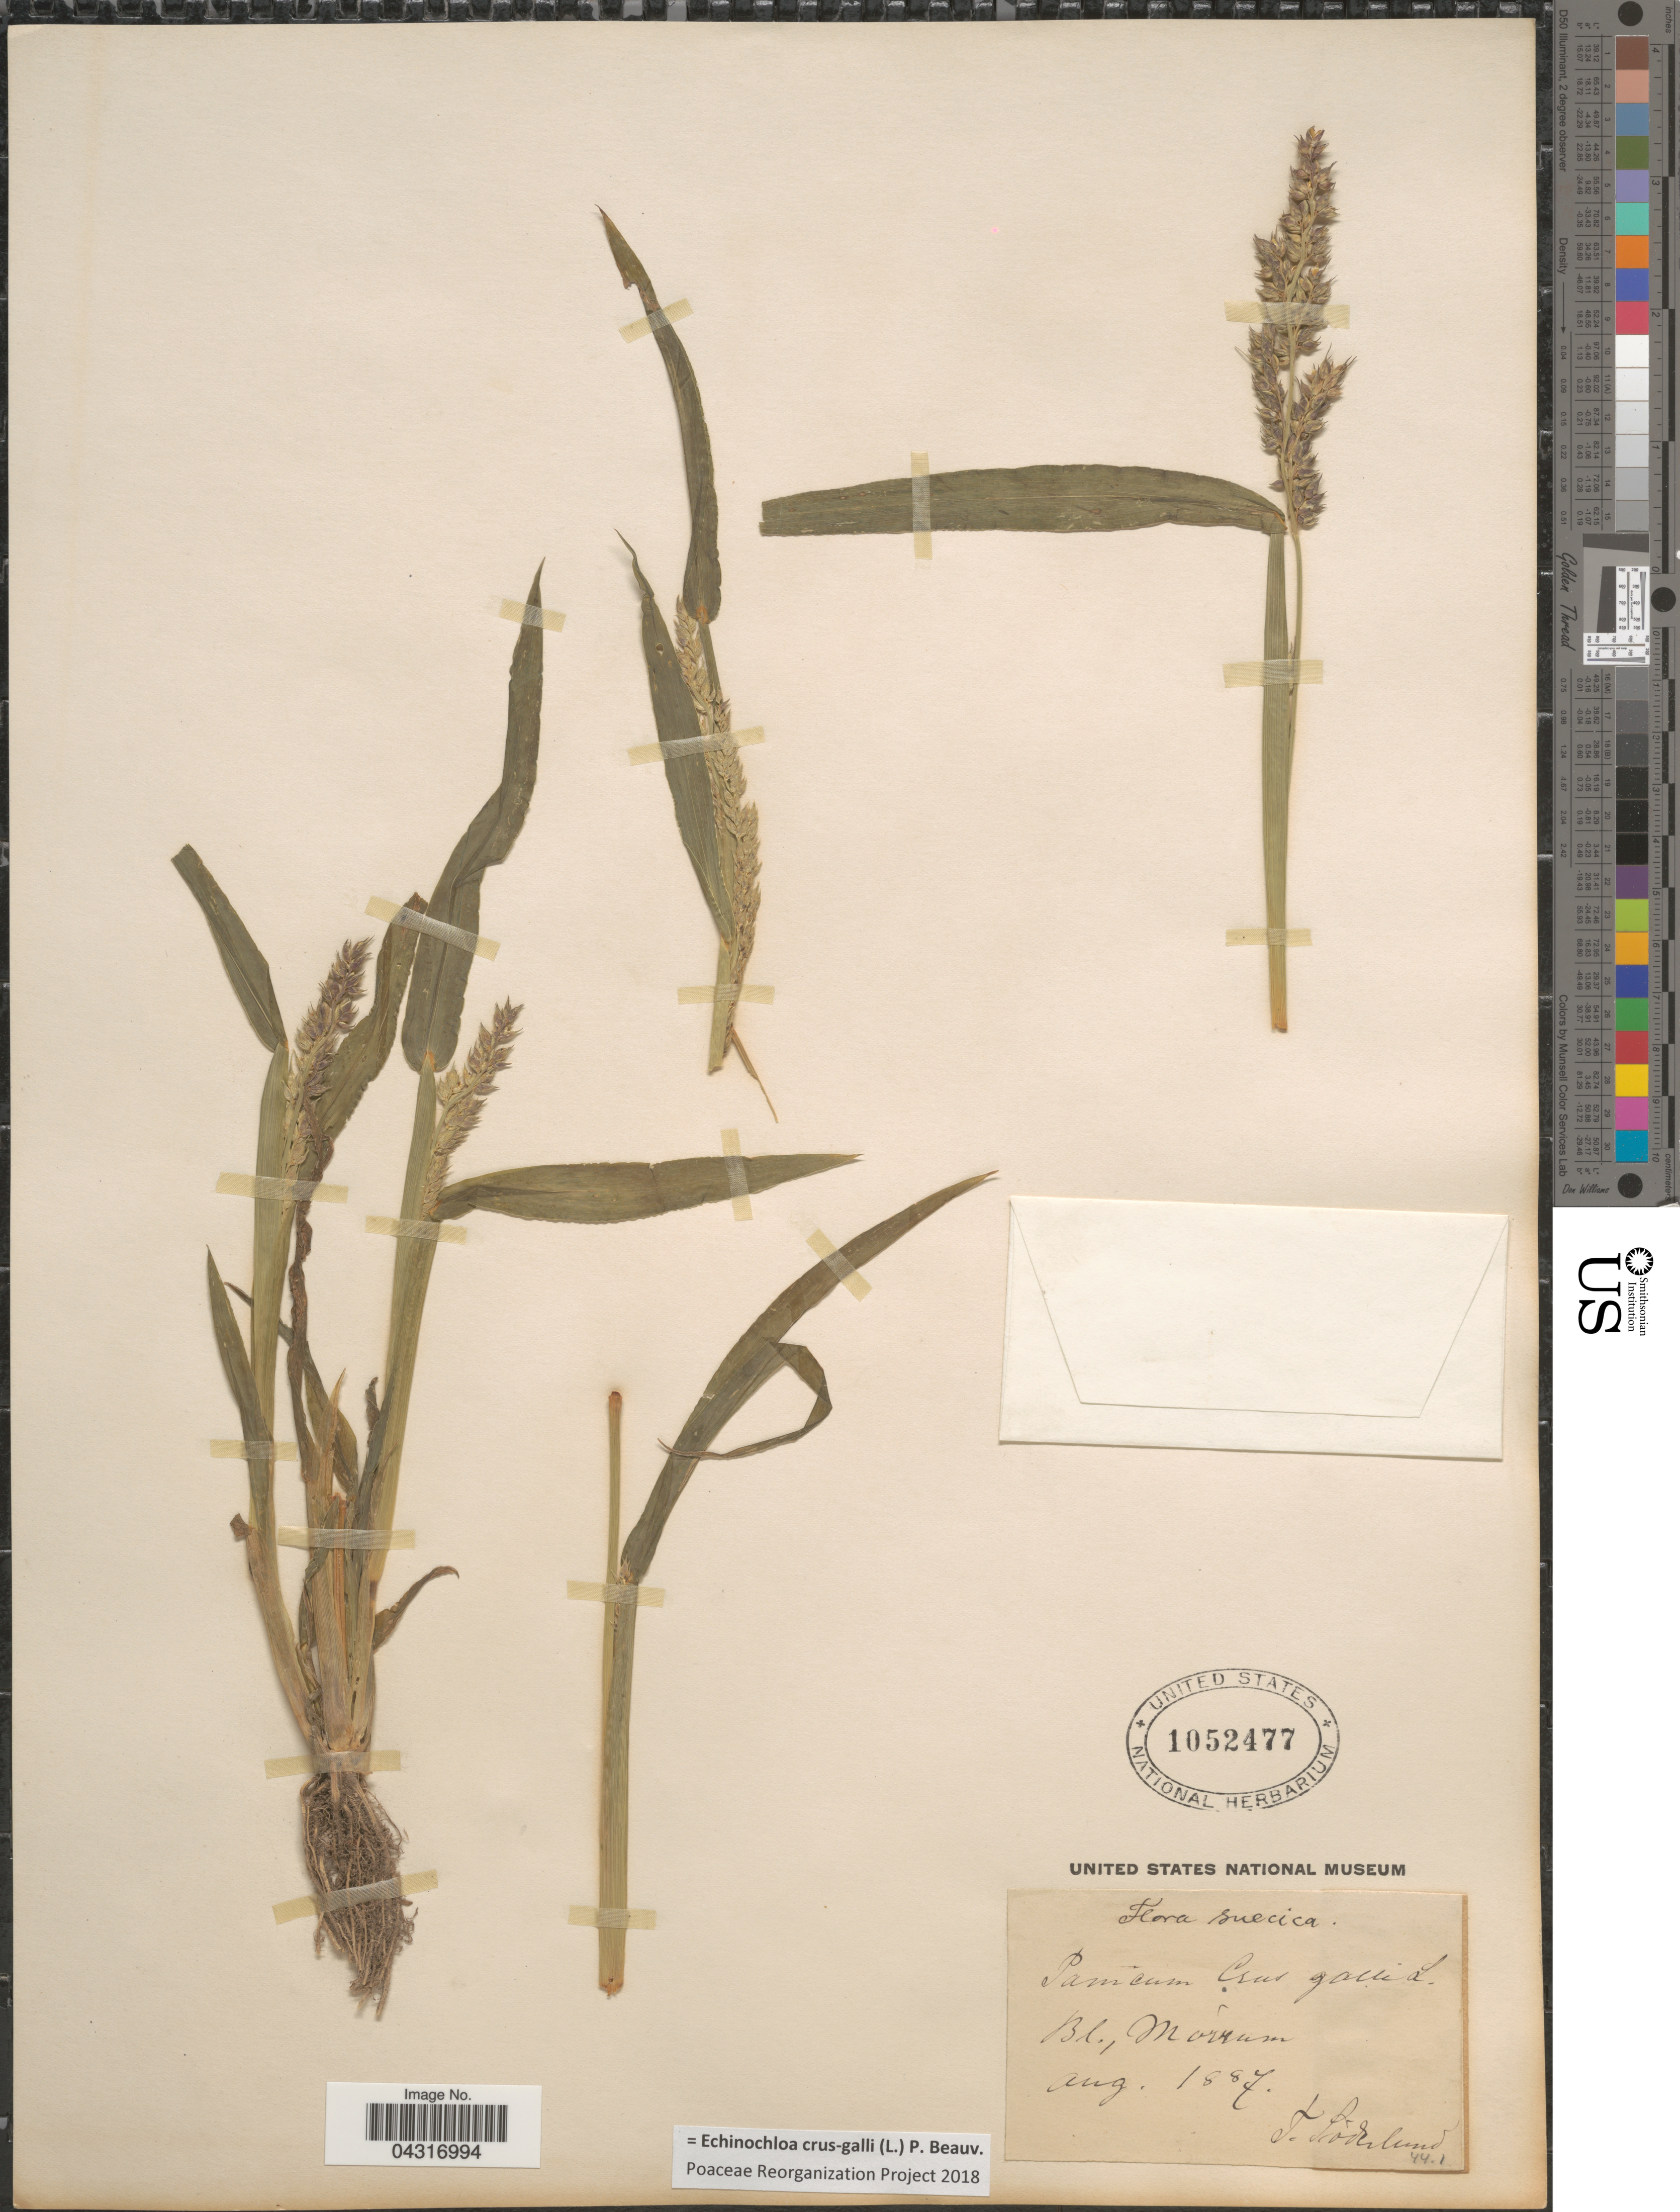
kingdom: Plantae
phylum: Tracheophyta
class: Liliopsida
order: Poales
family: Poaceae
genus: Echinochloa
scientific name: Echinochloa crus-galli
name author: (L.) P. Beauv.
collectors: T. Soderlund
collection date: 1887-08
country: Sweden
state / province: Blekinge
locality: Suecica. Bl., Morrum.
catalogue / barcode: US 1052477